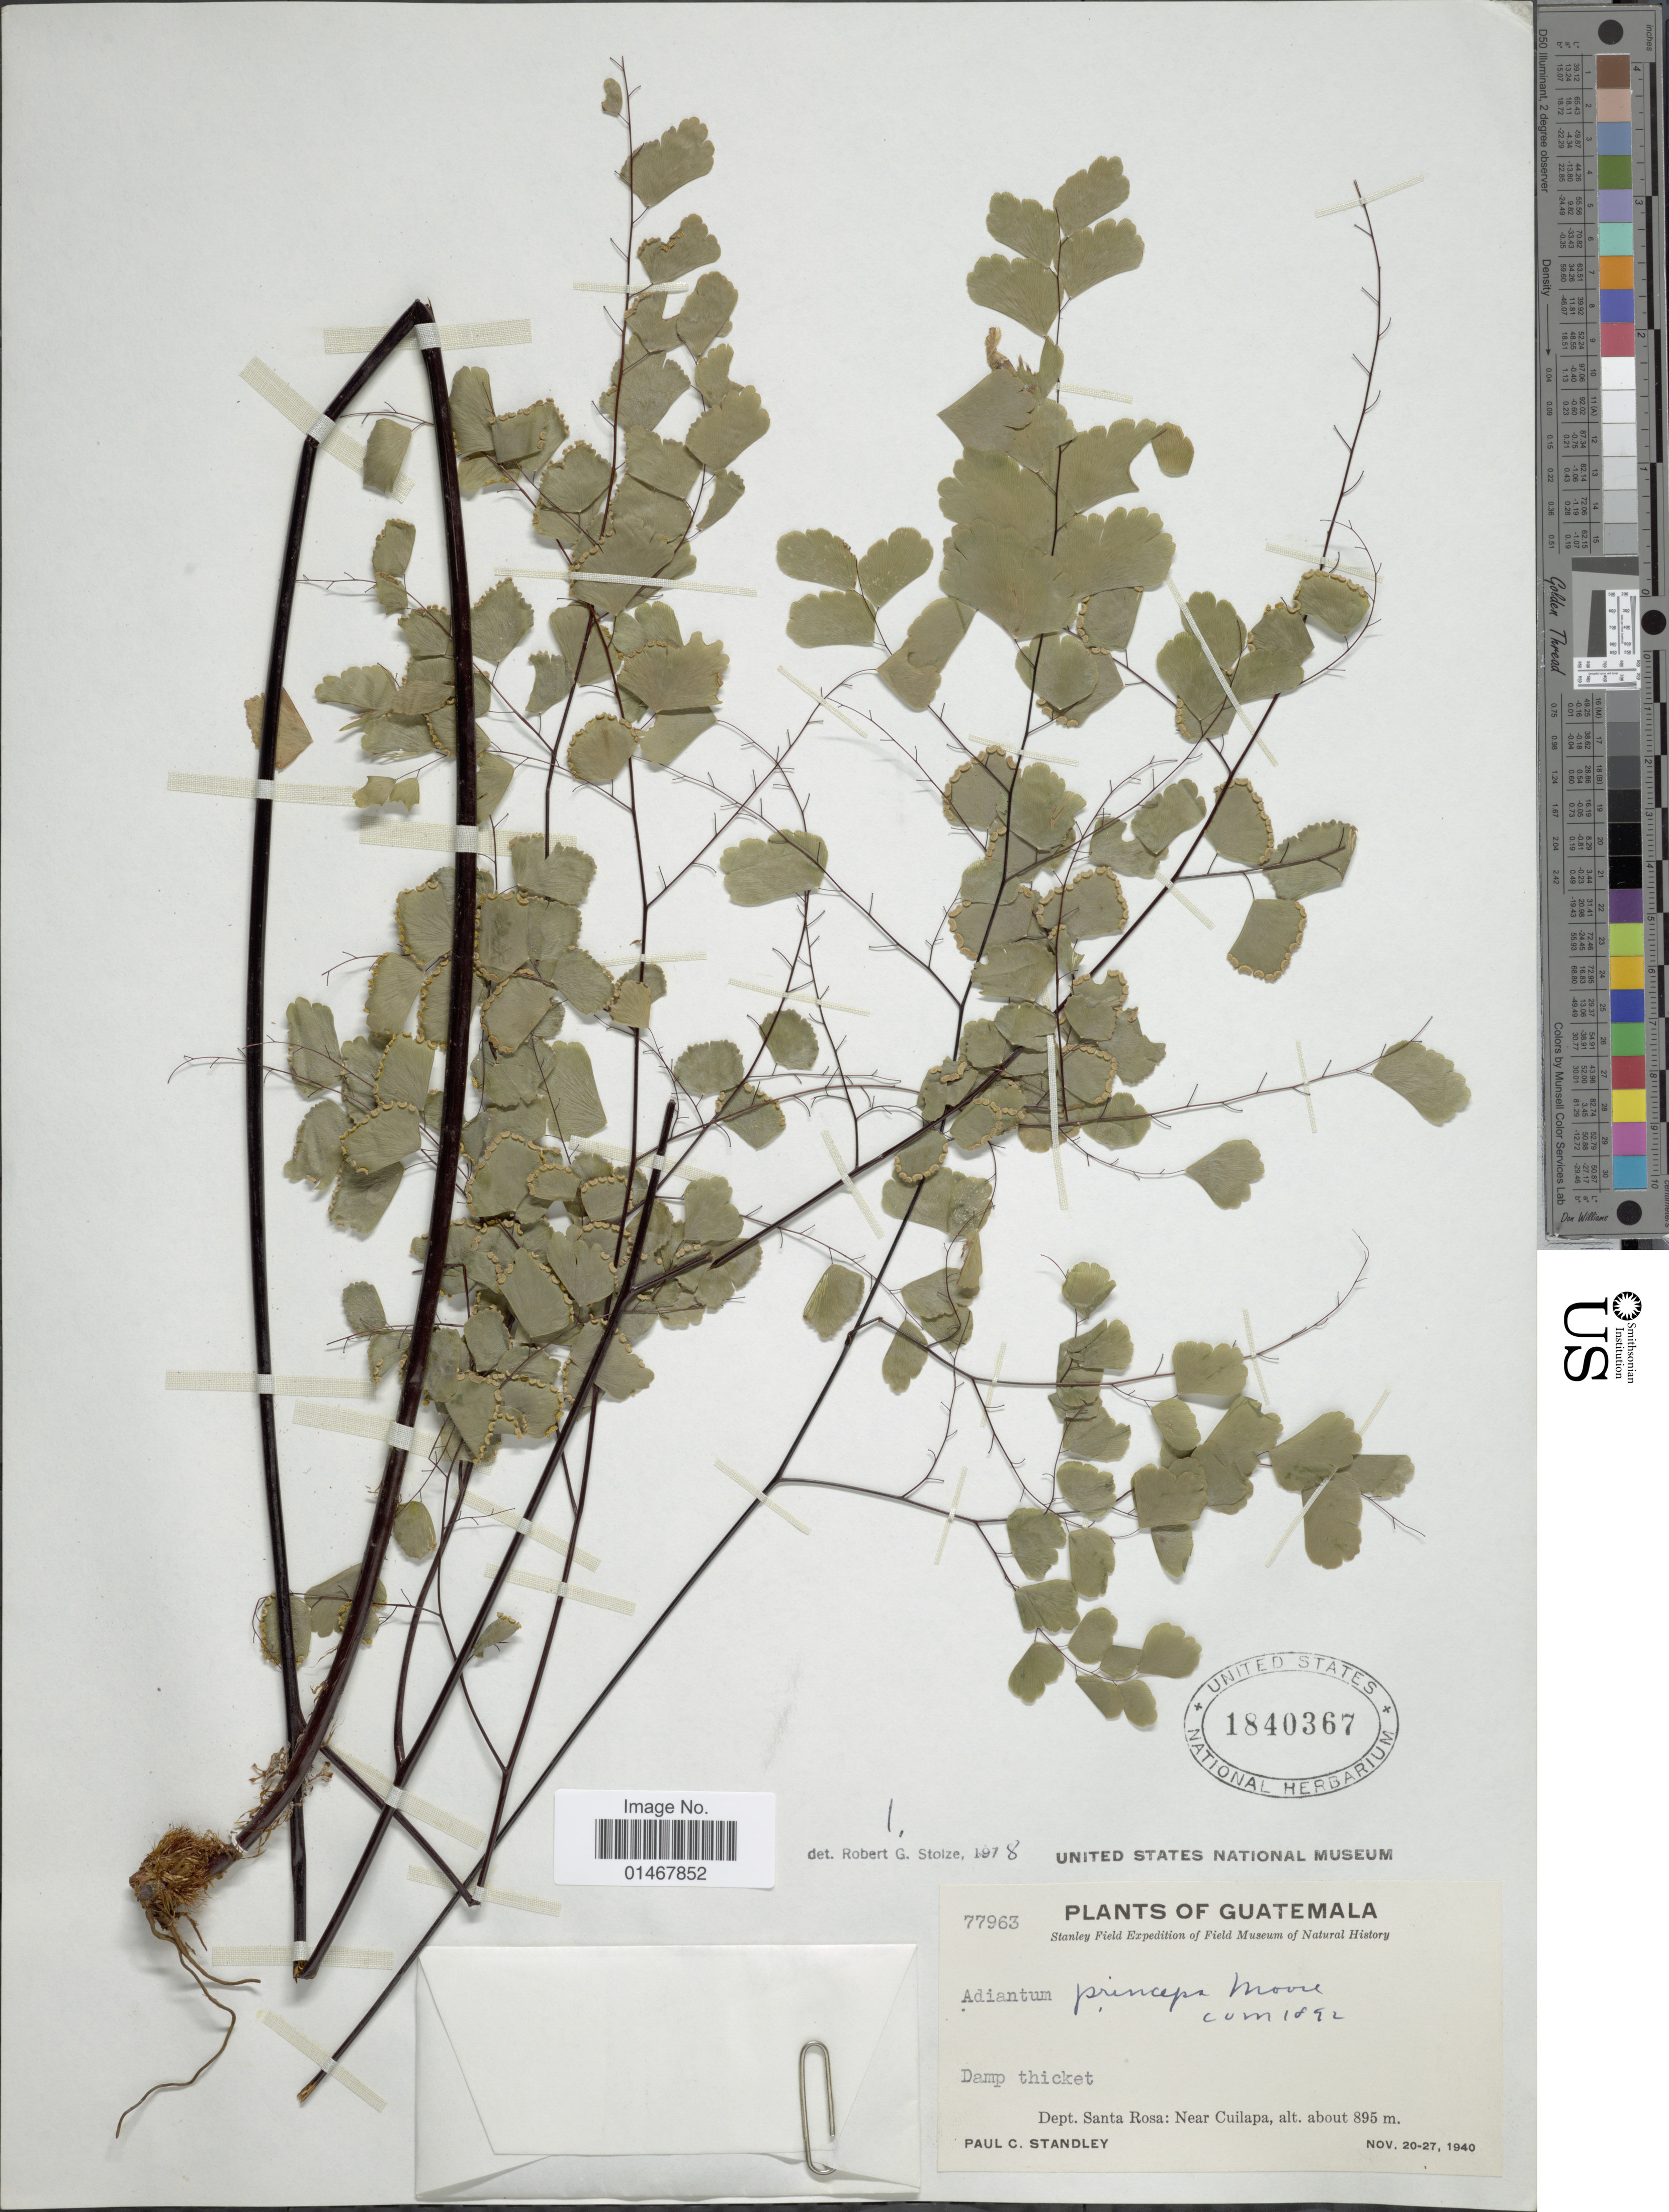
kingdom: Plantae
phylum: Tracheophyta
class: Polypodiopsida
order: Polypodiales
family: Pteridaceae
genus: Adiantum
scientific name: Adiantum princeps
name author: T. Moore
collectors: P. C. Standley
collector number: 77963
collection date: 1940-11-20/1940-11-27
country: Guatemala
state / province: Santa Rosa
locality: Dept. Santa Rosa: Near Cuilapa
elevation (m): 895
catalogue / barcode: US 1840367